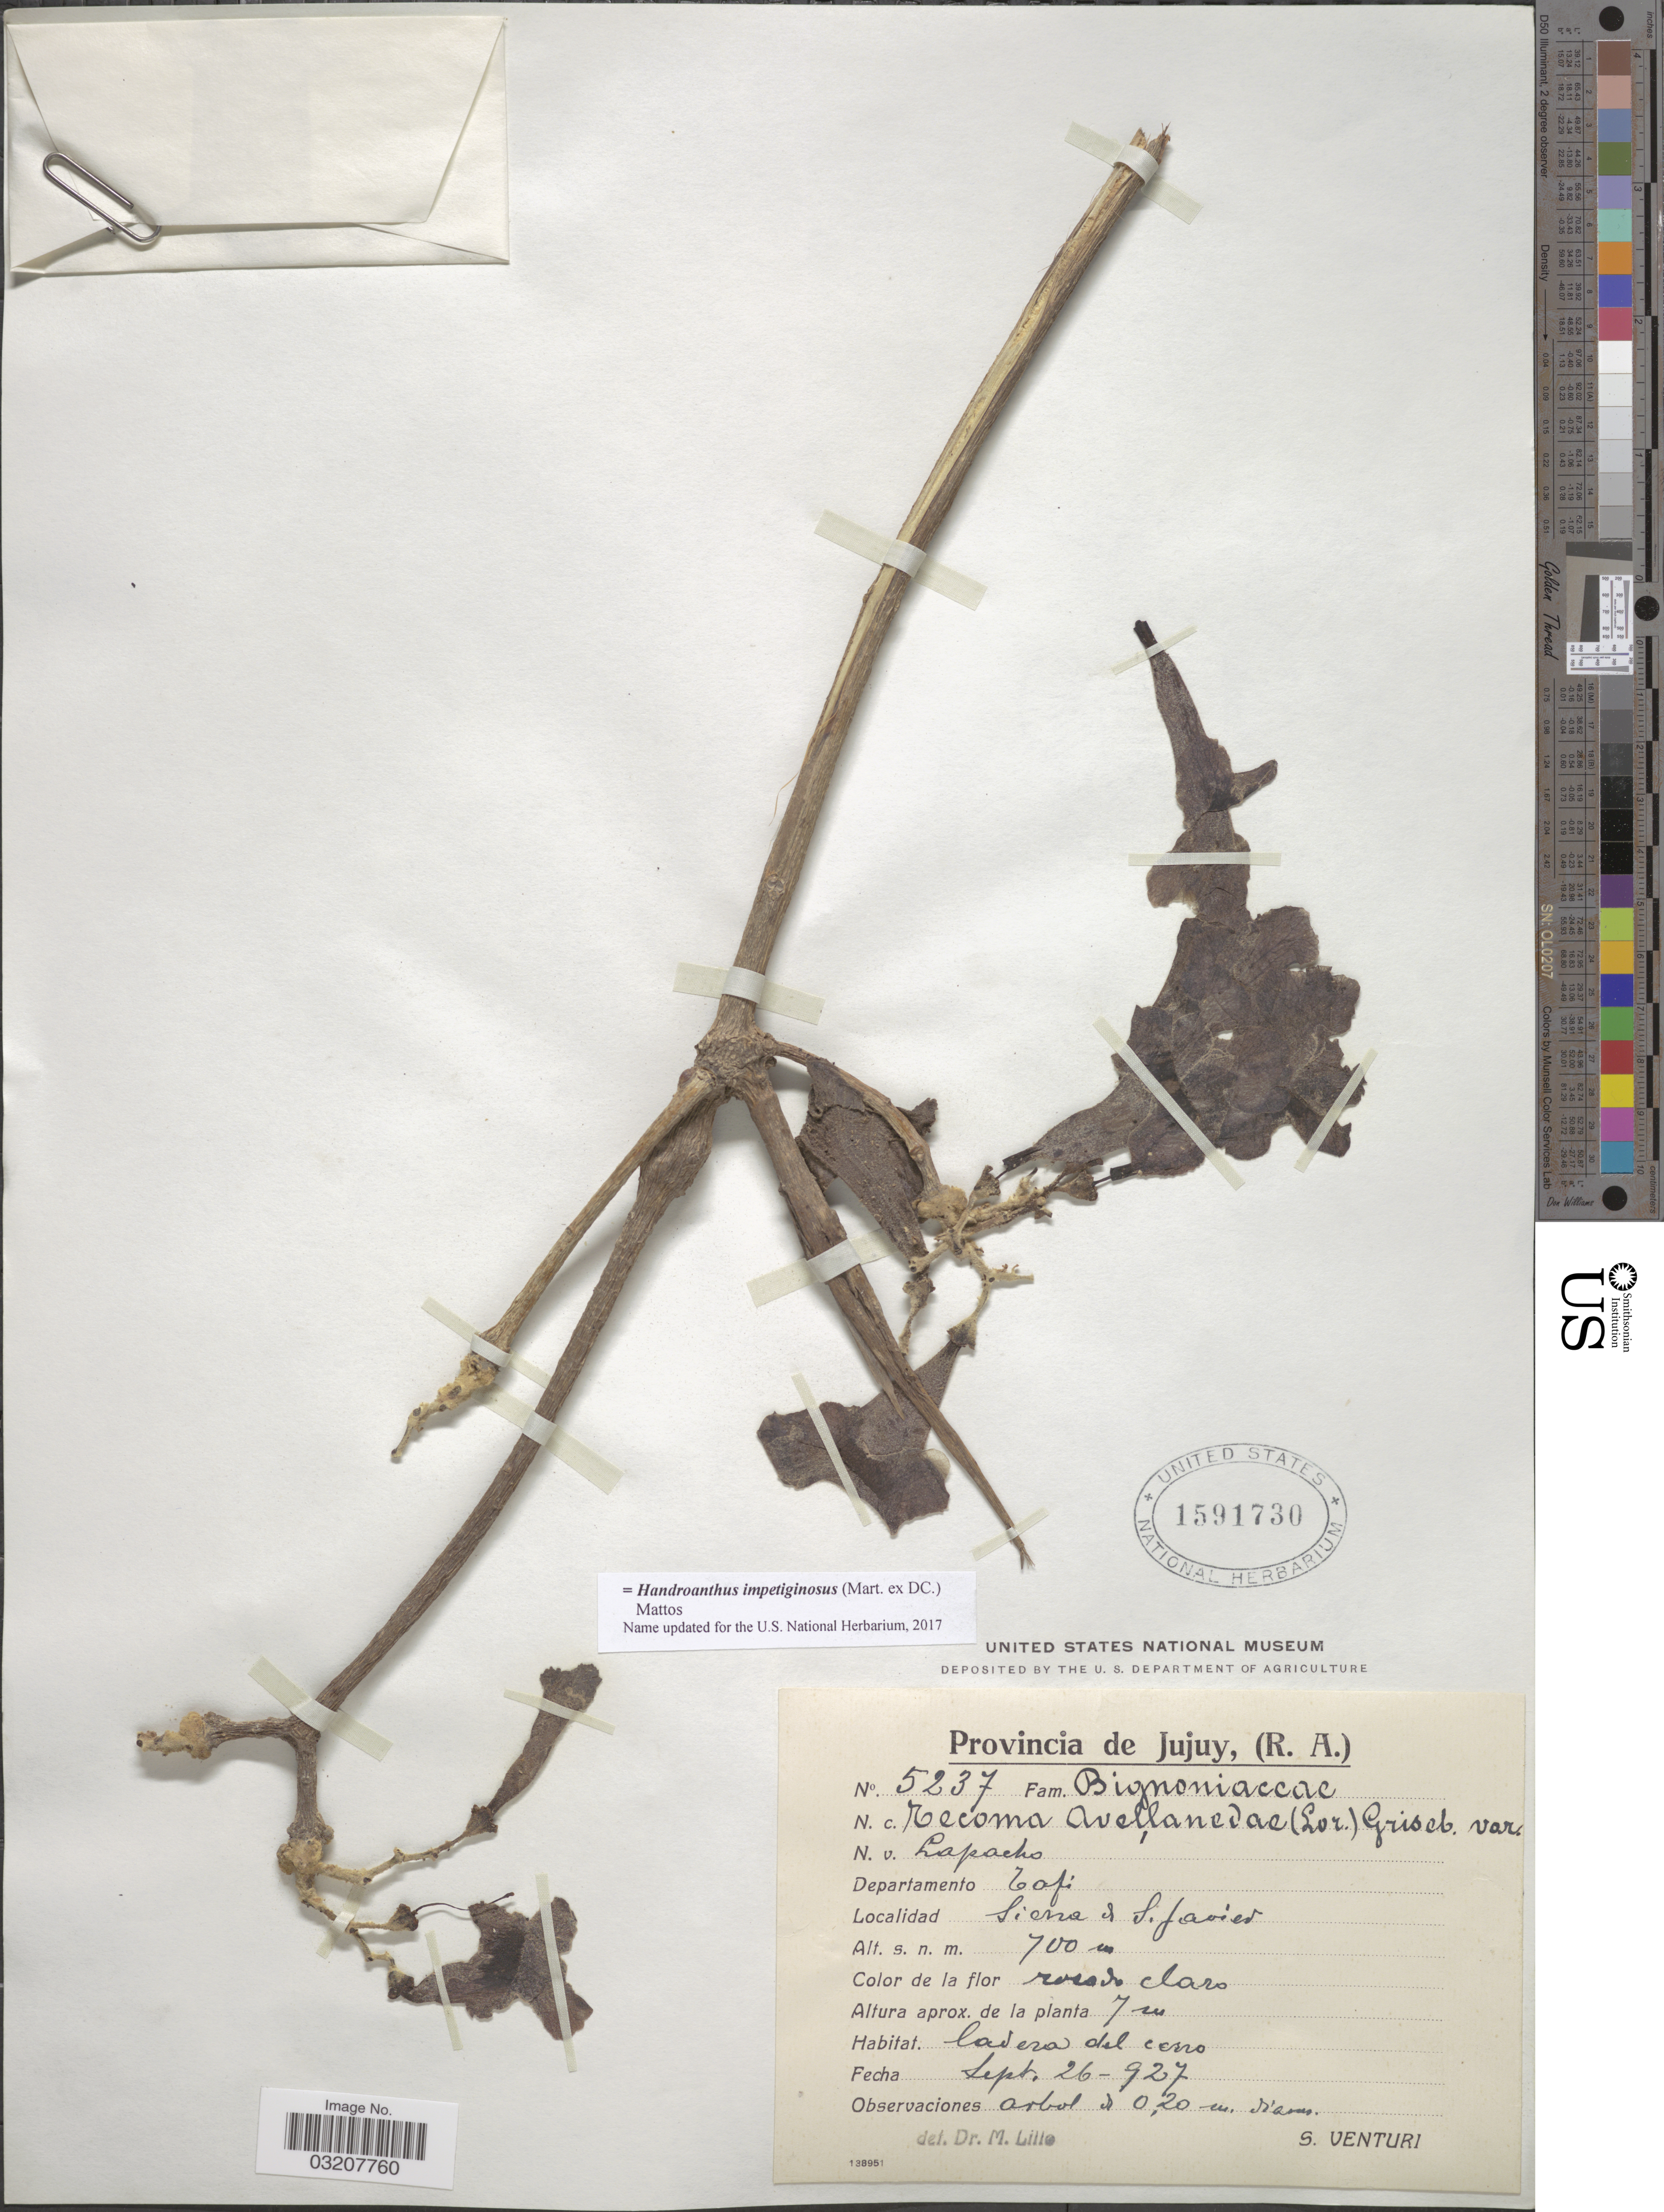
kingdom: Plantae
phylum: Tracheophyta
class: Magnoliopsida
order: Lamiales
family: Bignoniaceae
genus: Handroanthus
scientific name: Handroanthus impetiginosus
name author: (Mart. ex DC.) Mattos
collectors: S. Venturi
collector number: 5237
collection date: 1927-09-26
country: Argentina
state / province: Jujuy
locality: Departamento Tafi, Sierra de S. Javier.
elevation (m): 700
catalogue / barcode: US 1591730